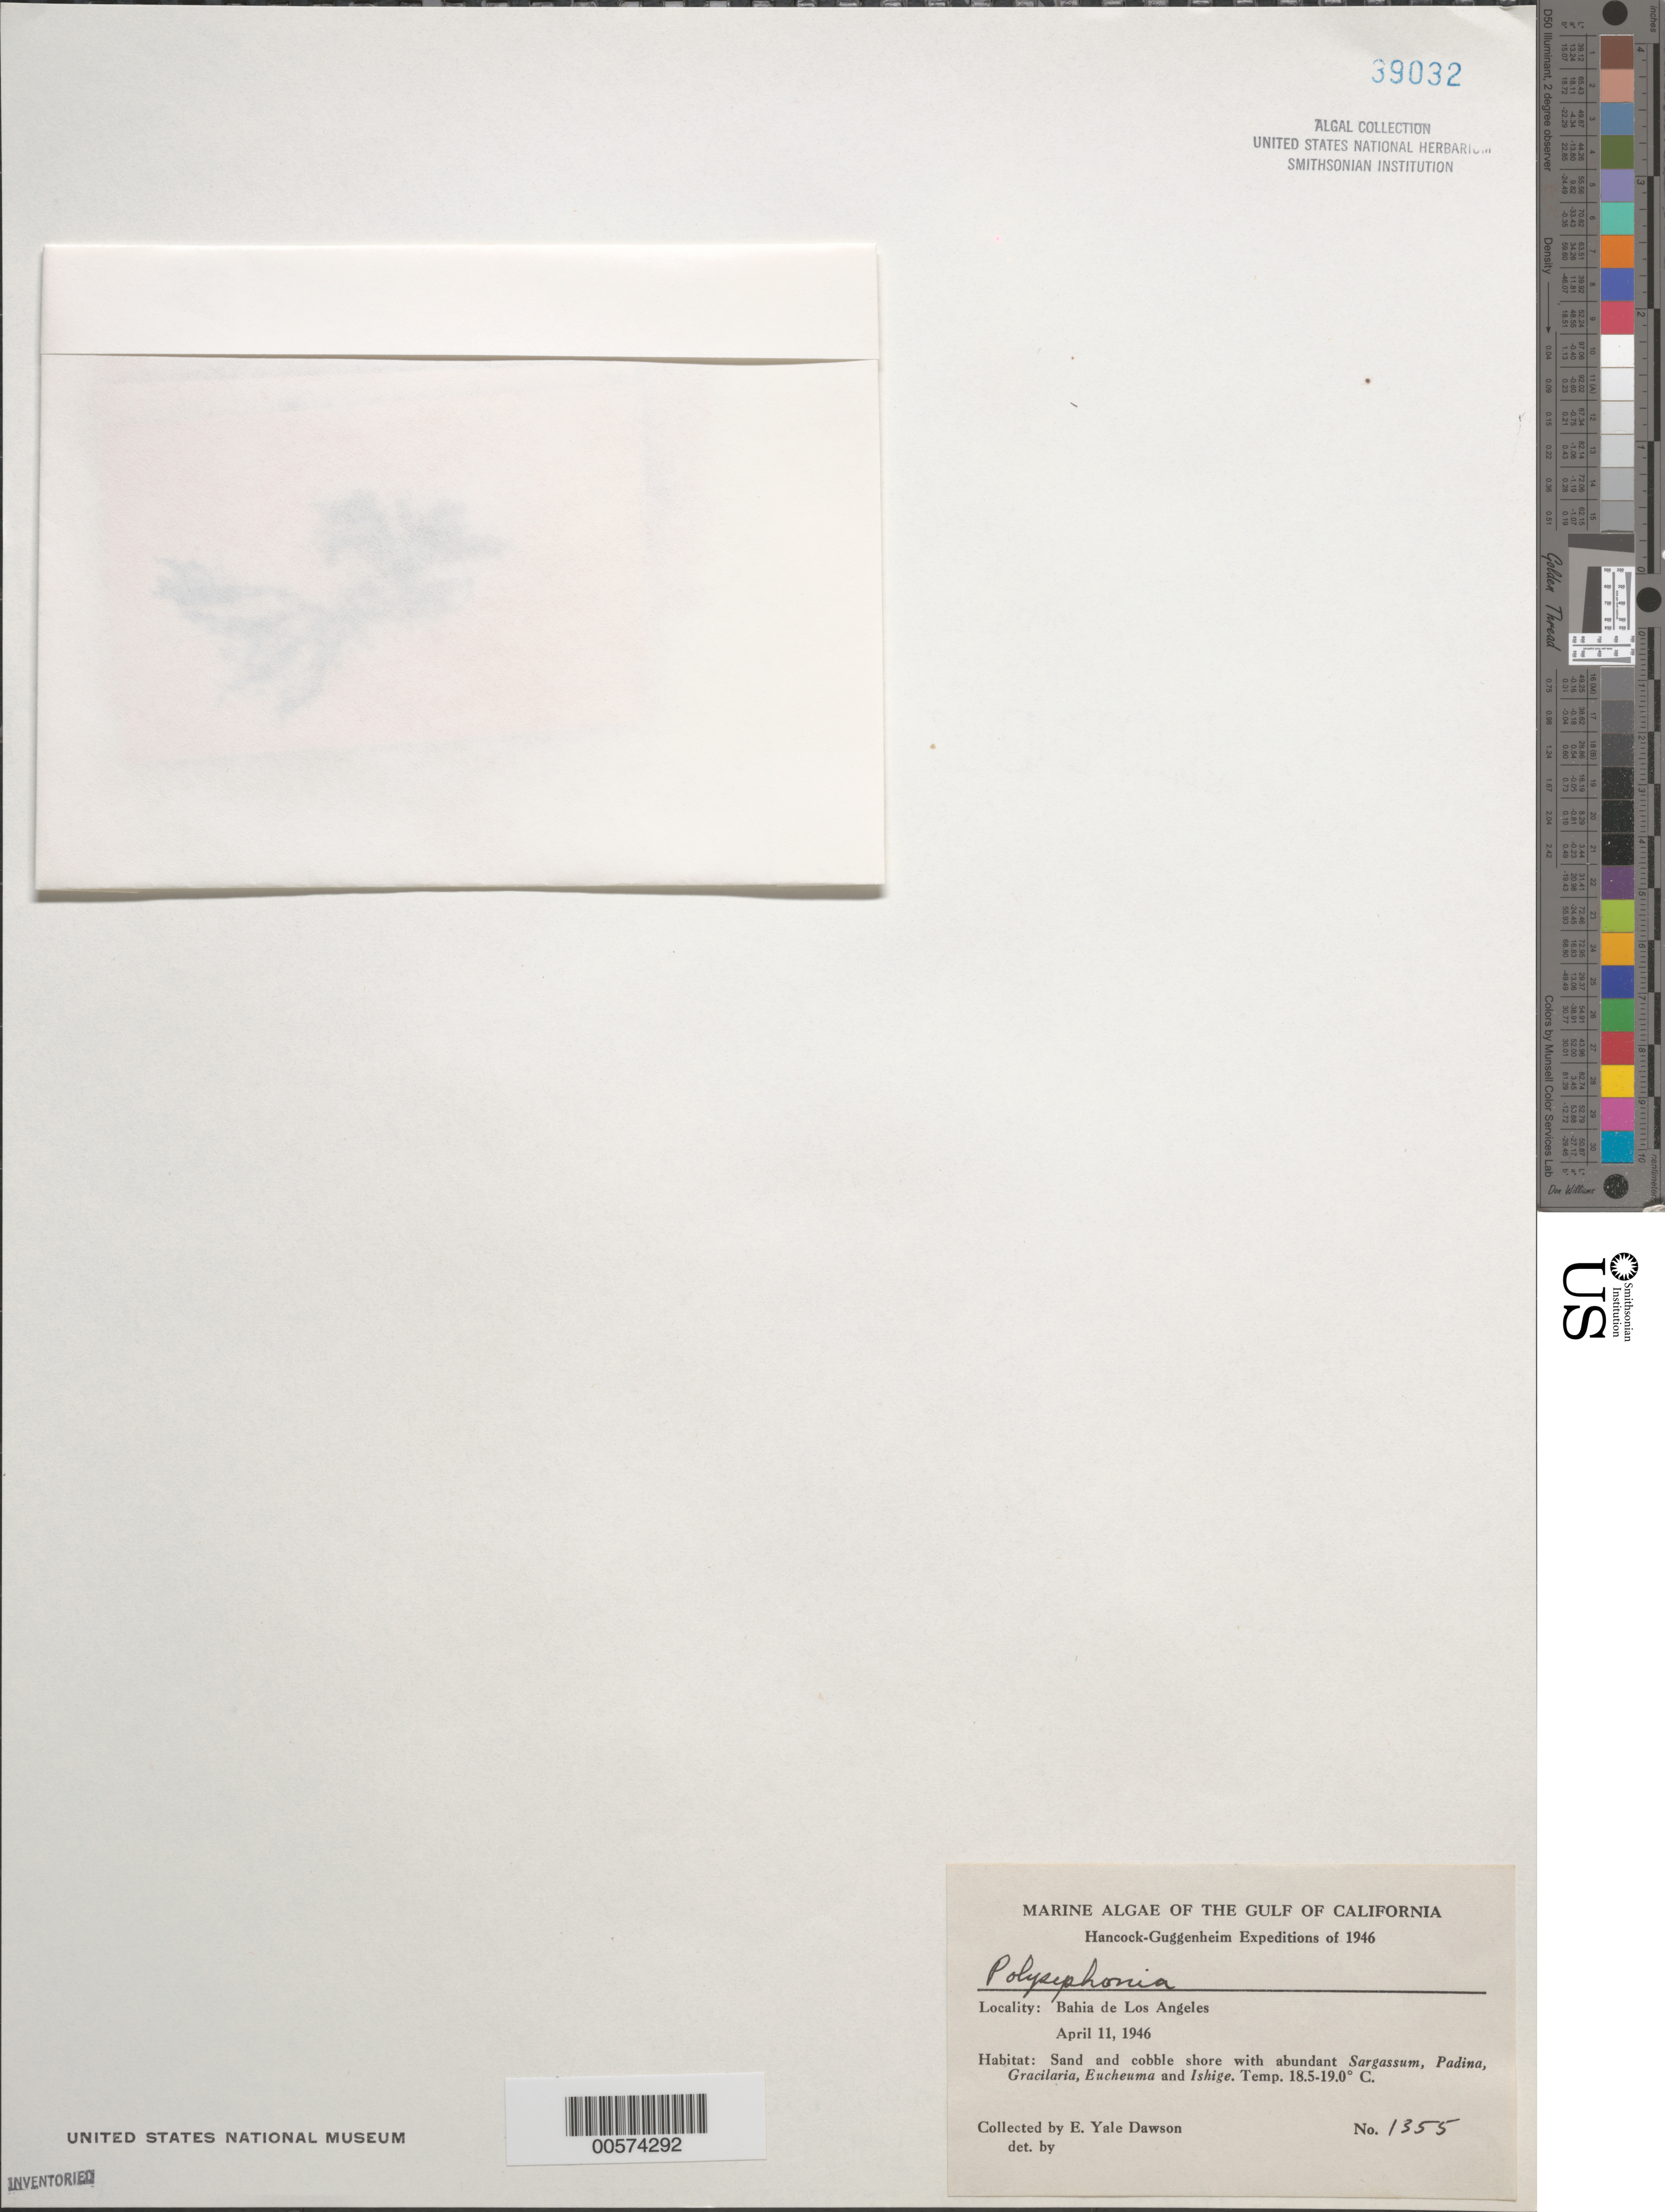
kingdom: Plantae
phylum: Rhodophyta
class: Florideophyceae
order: Ceramiales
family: Rhodomelaceae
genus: Polysiphonia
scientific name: Polysiphonia sp.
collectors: E. Y. Dawson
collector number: EYD 1355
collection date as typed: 11 Apr 1946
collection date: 1946-04-11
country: Mexico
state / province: Baja California Norte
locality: Bahia de Los Angeles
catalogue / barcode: US 39032